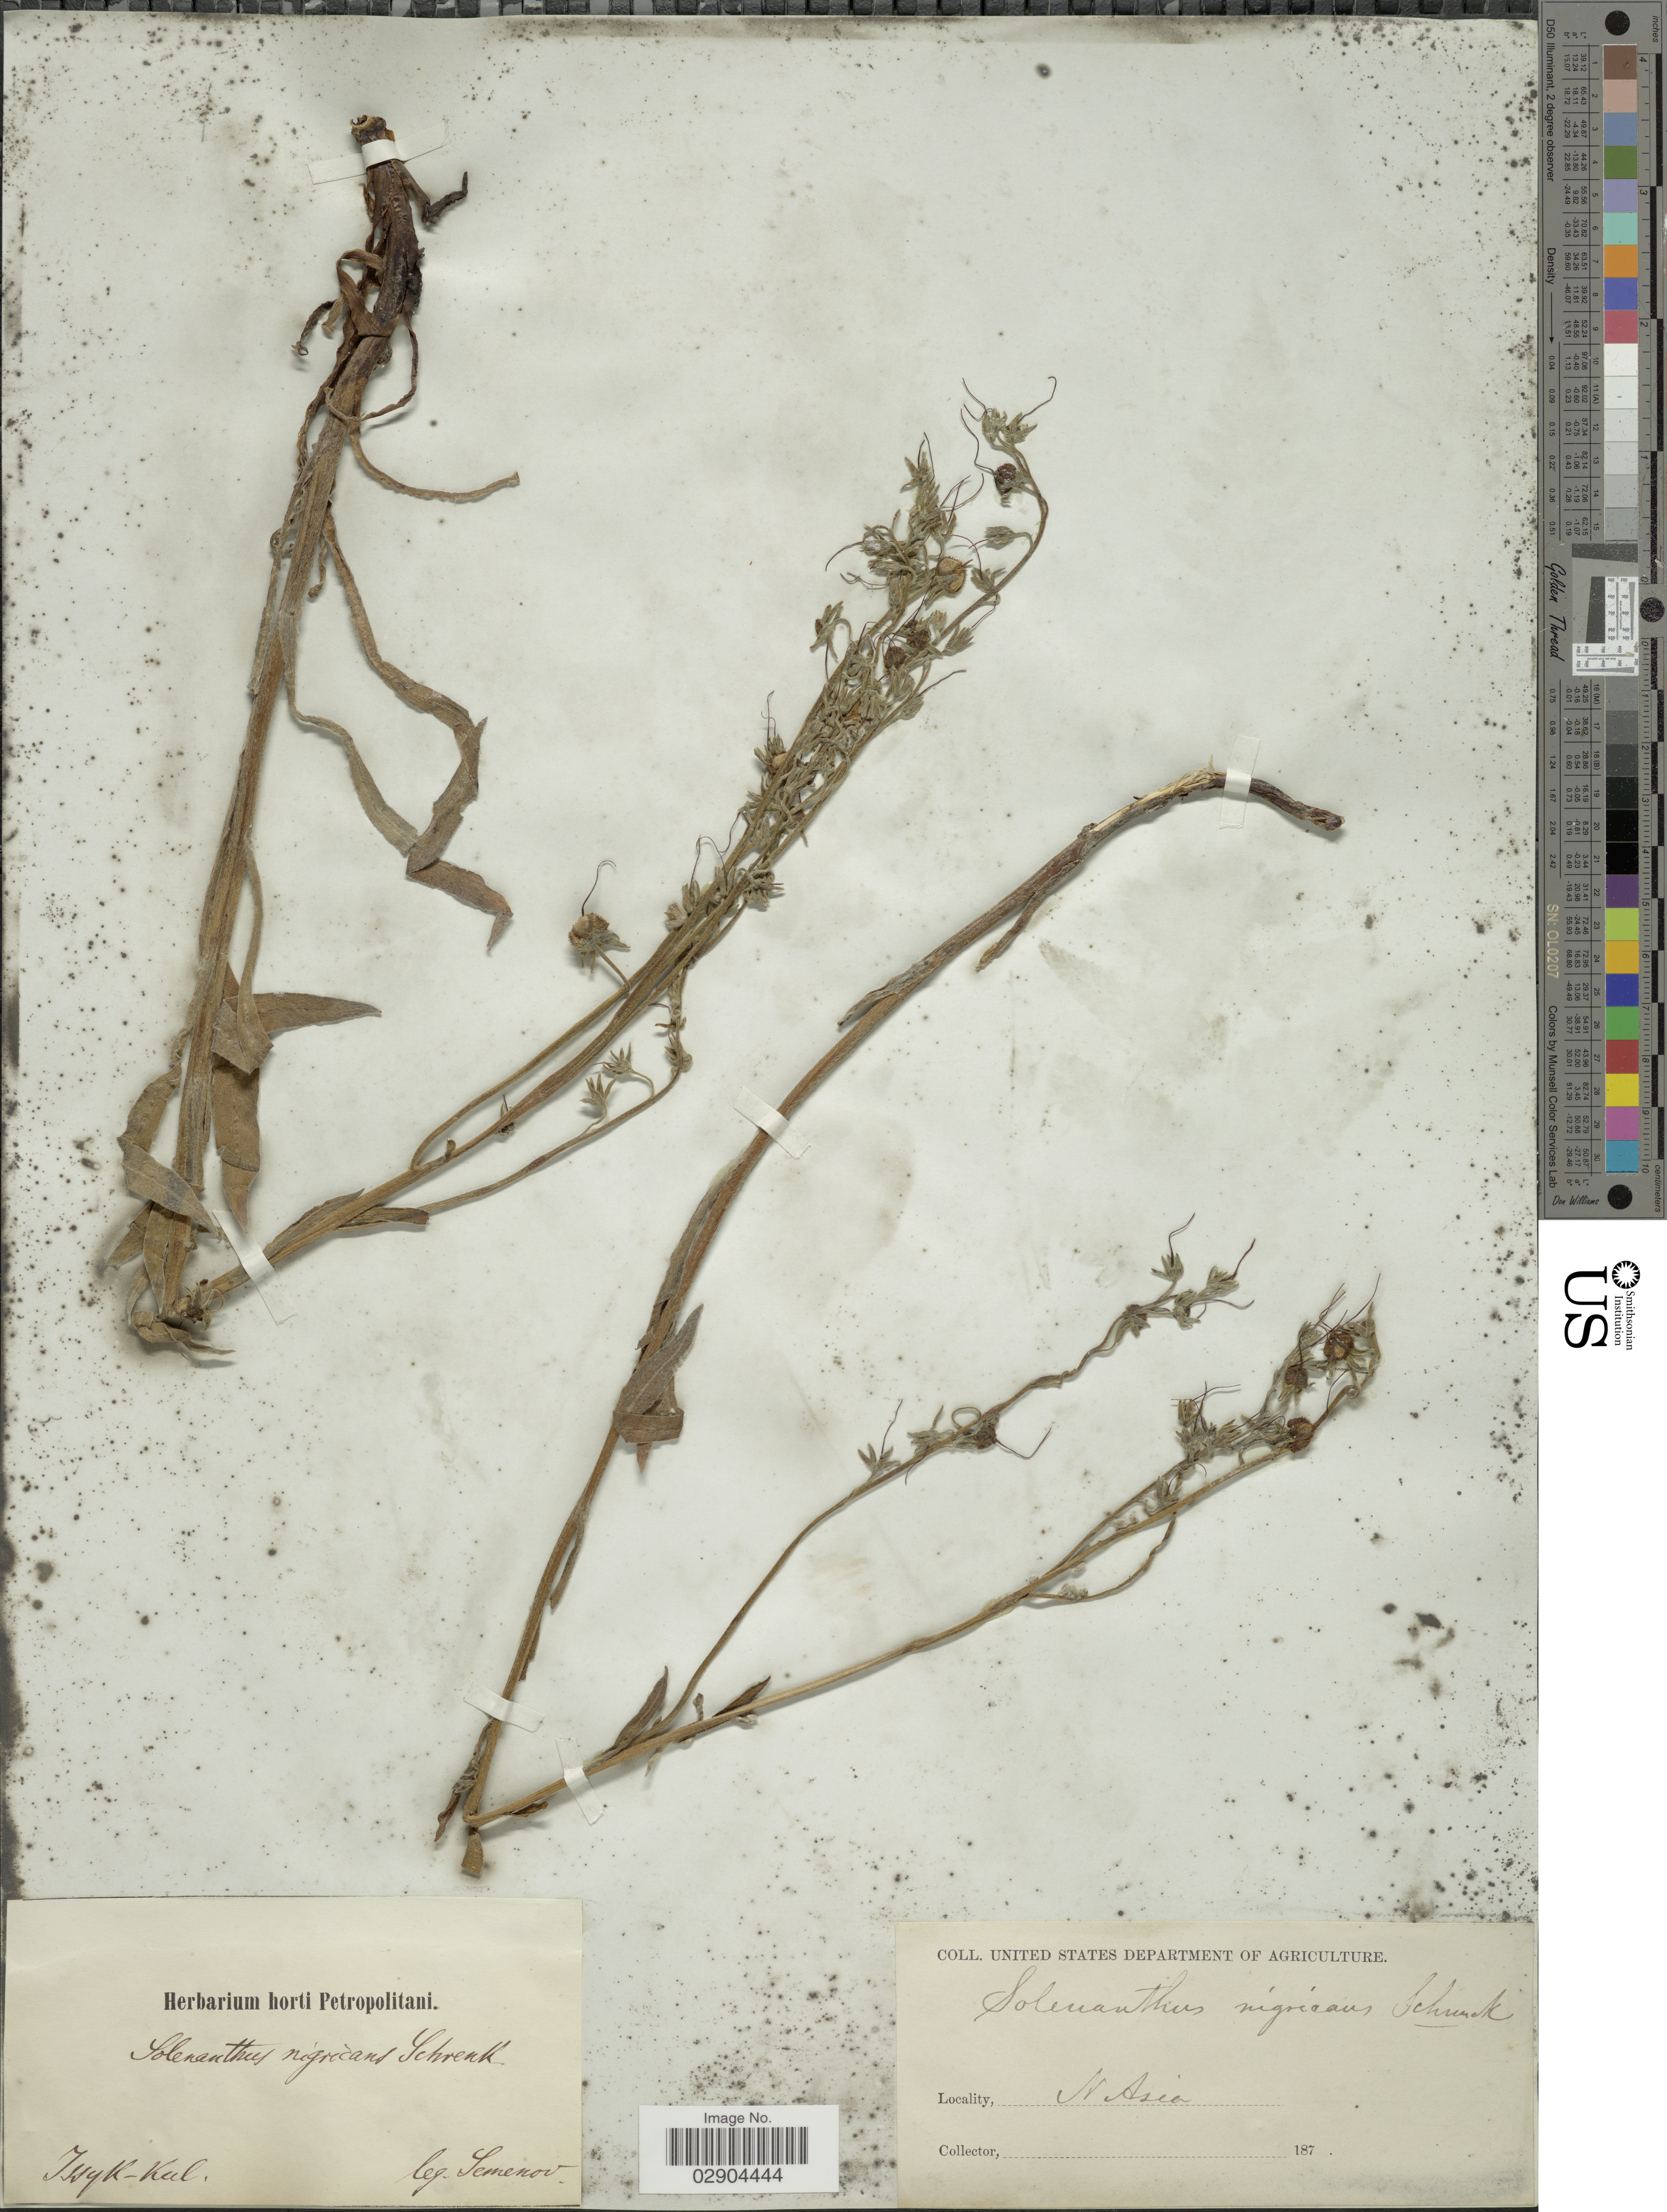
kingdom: Plantae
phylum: Tracheophyta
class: Magnoliopsida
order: Boraginales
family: Boraginaceae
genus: Solenanthus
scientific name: Solenanthus nigricans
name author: Schrenk ex Fisch. & C.A. Mey.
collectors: -- Semenov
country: Kyrgyzstan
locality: Issyk-Kul, N Asia.